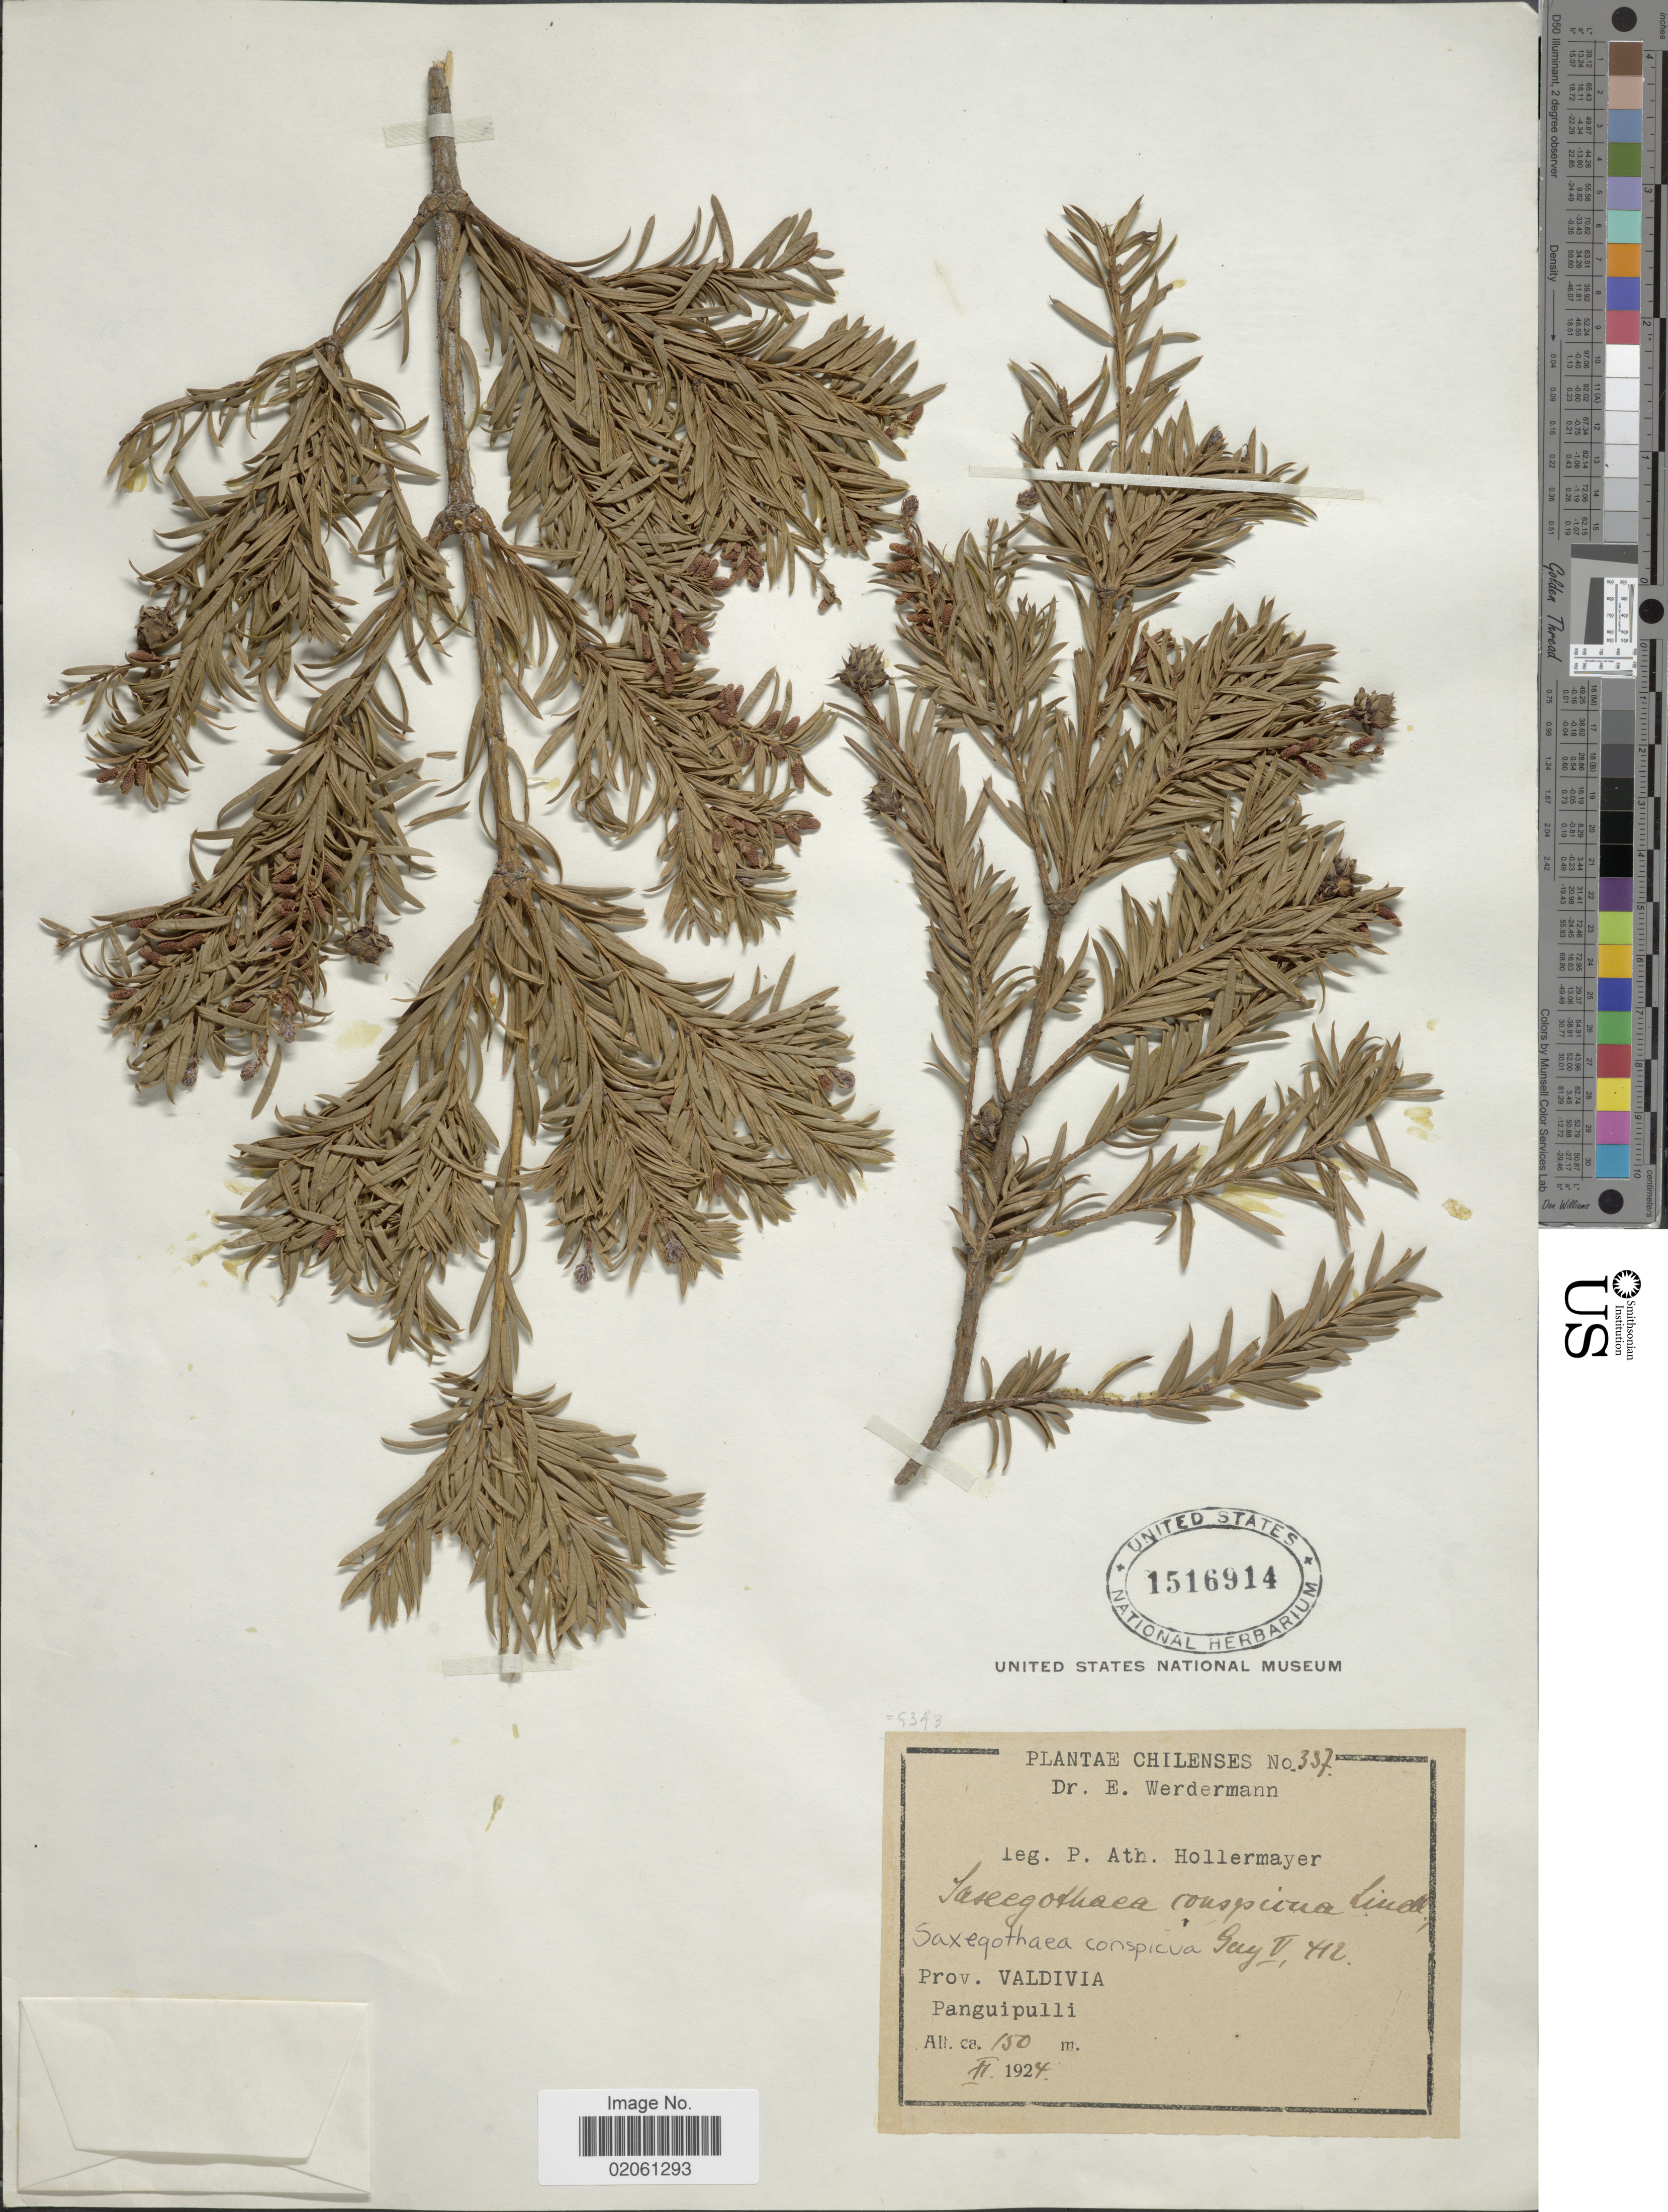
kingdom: Plantae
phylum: Tracheophyta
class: Pinopsida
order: Pinales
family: Podocarpaceae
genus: Saxegothaea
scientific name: Saxegothaea conspicua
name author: Lindl.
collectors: P. Hollermayer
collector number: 357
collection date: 1924-11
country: Chile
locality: Prov. Valdivia. Panguipulli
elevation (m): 150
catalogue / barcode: US 1516914